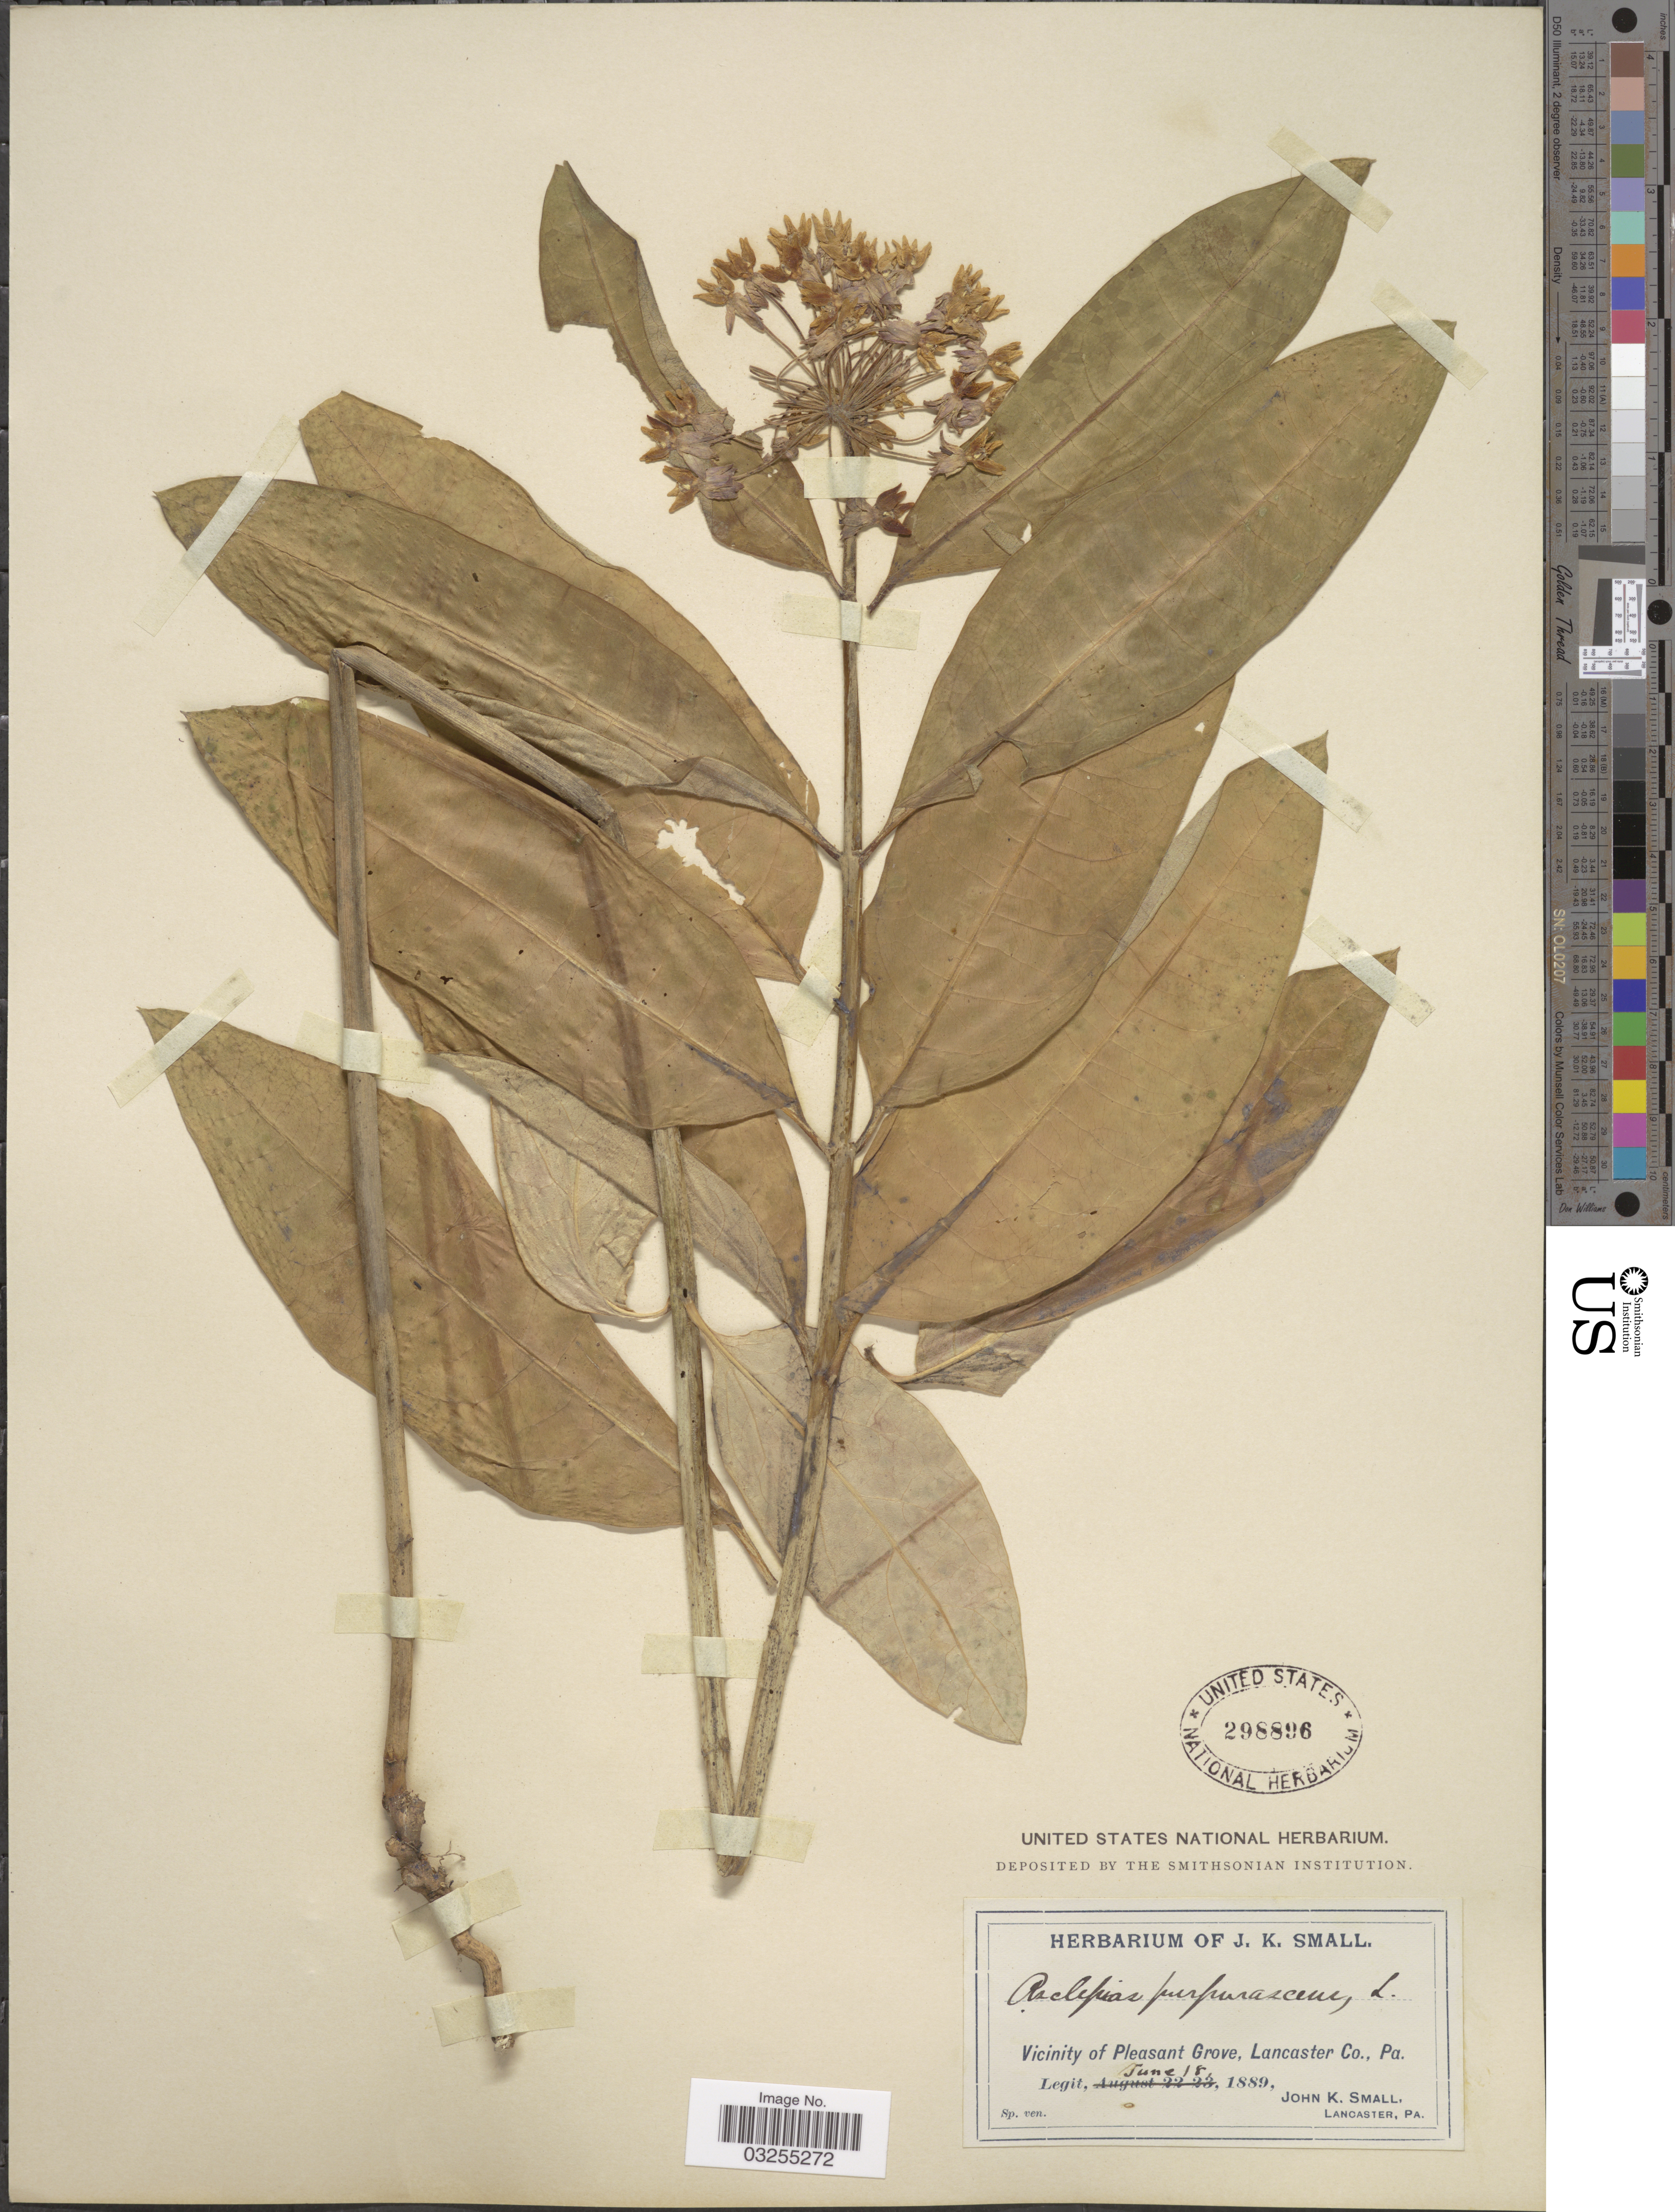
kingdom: Plantae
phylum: Tracheophyta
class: Magnoliopsida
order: Gentianales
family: Apocynaceae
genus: Asclepias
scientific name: Asclepias purpurascens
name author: L.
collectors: J. K. Small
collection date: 1889-06-18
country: United States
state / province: Pennsylvania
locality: Vicinity of Pleasant Grove, Lancaster Co.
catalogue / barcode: US 298896